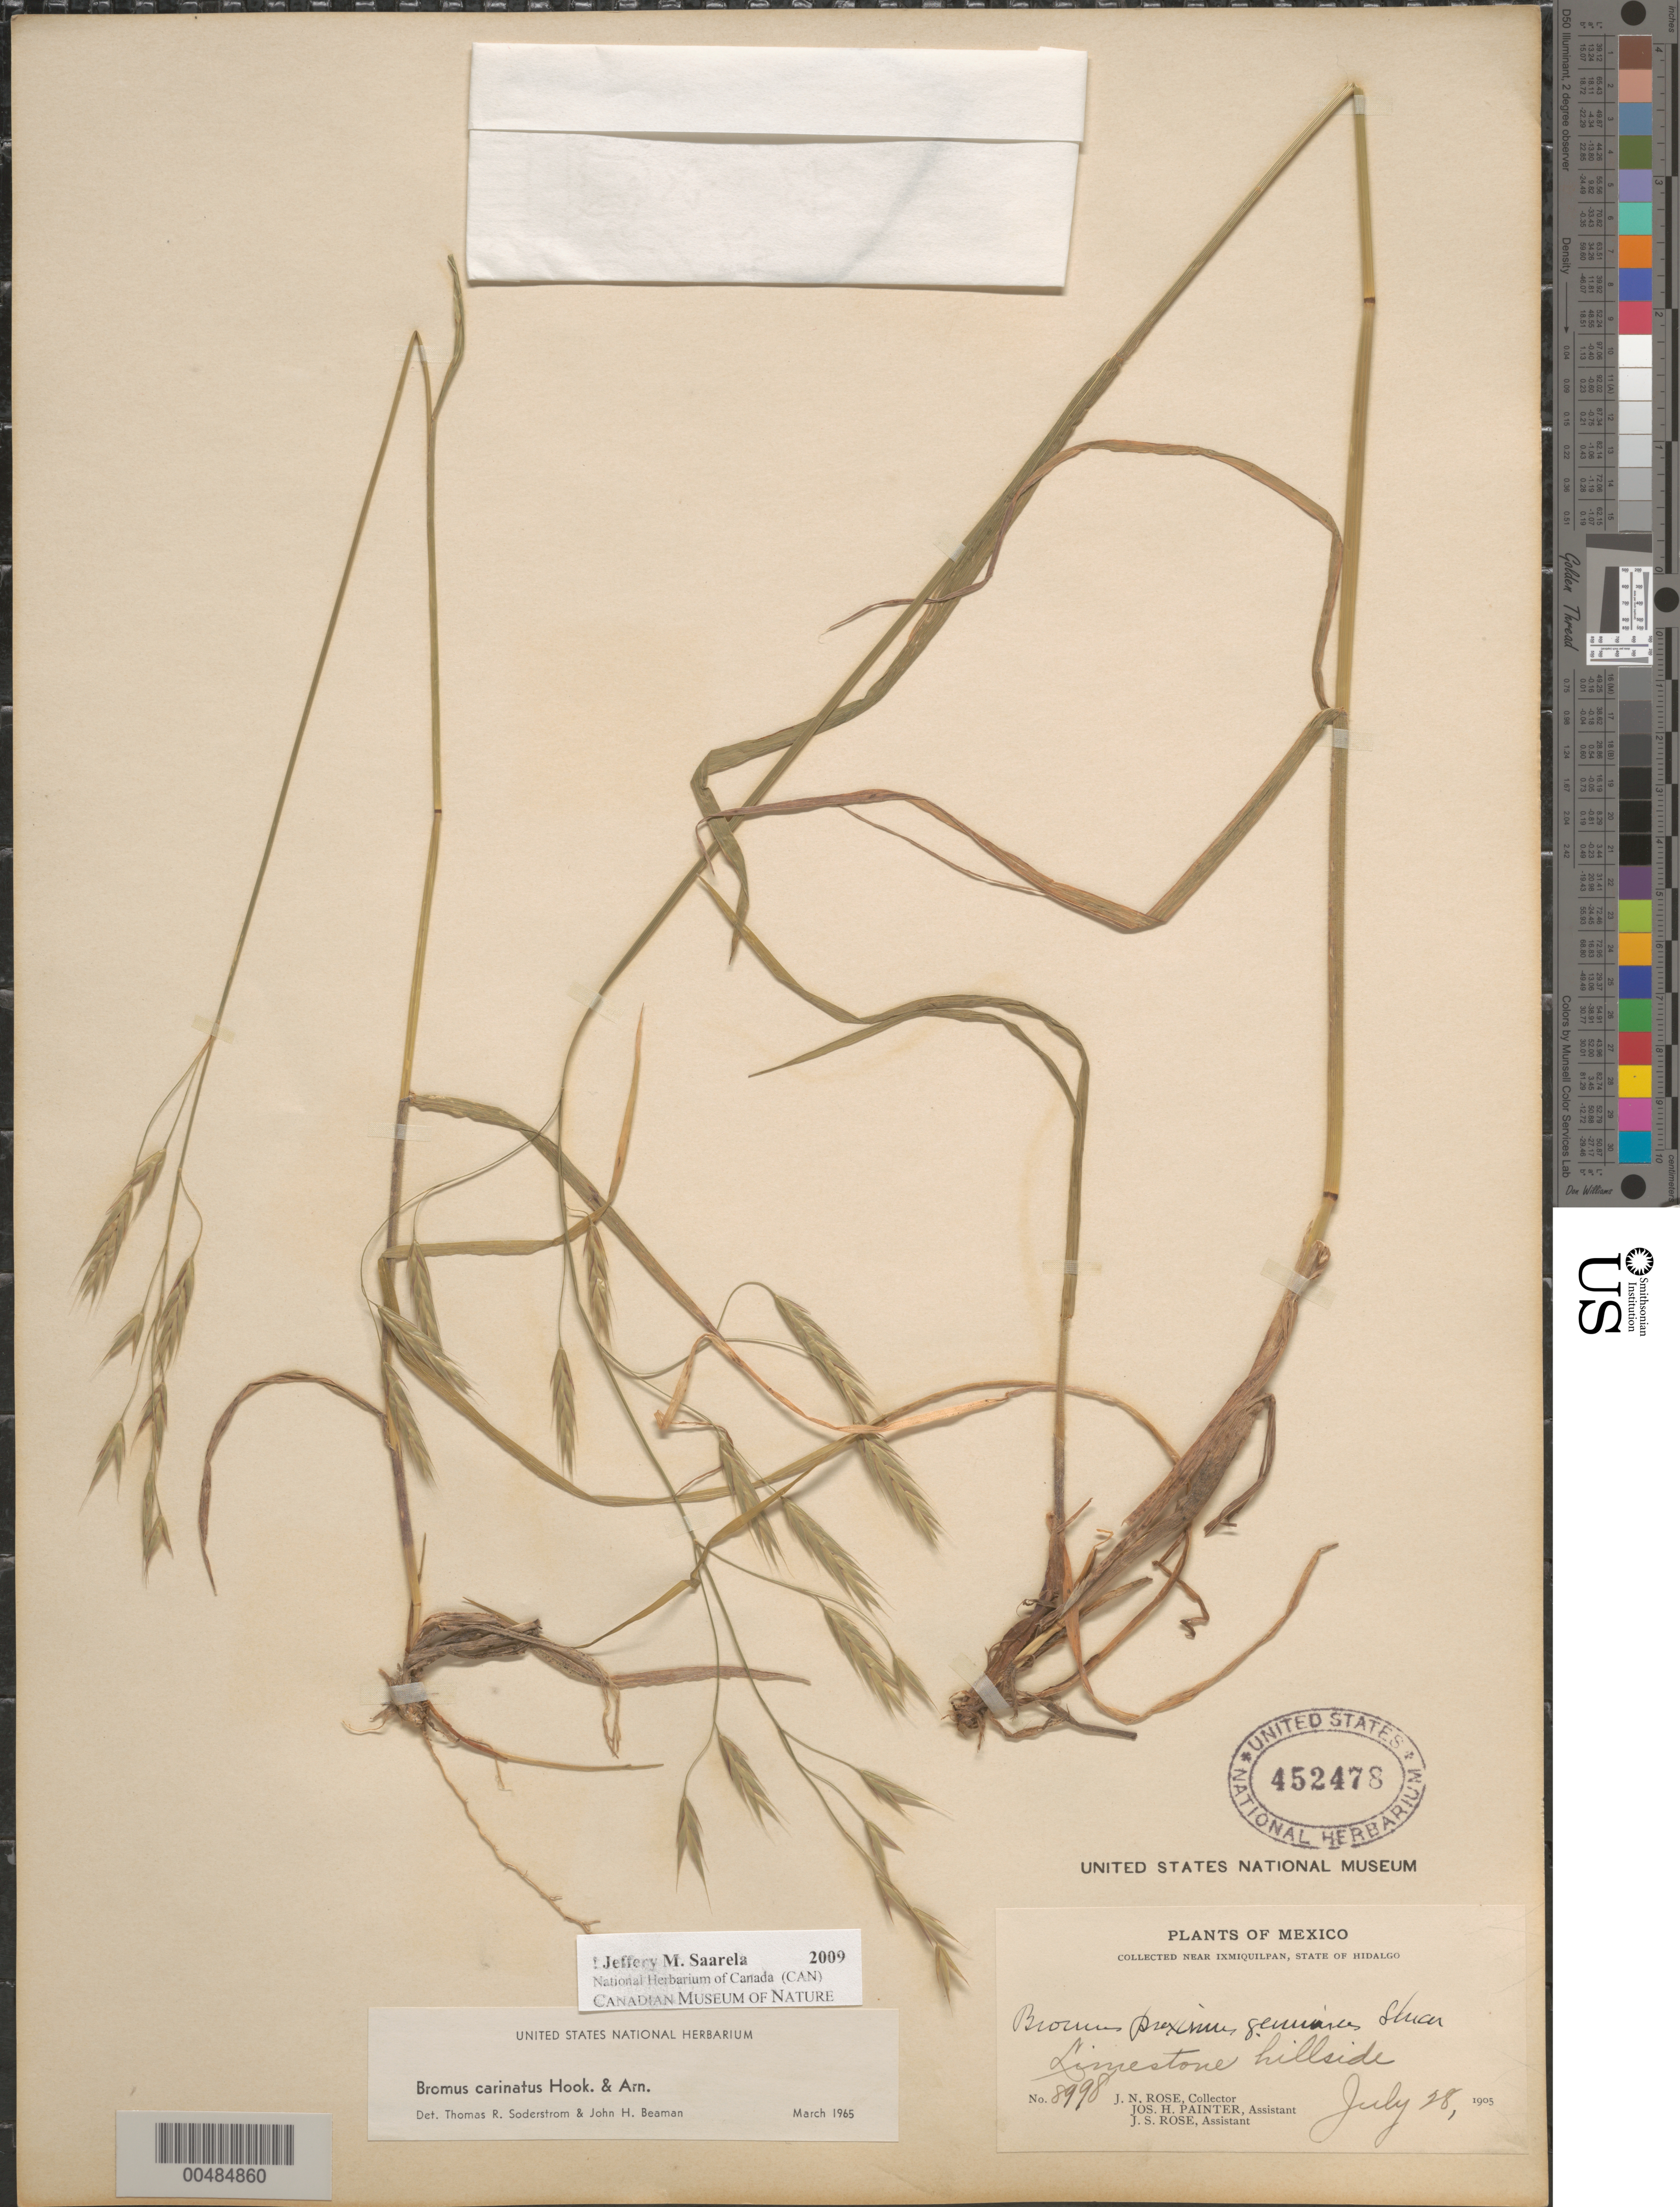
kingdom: Plantae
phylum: Tracheophyta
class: Liliopsida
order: Poales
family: Poaceae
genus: Bromus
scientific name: Bromus carinatus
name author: Hook. & Arn.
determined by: Soderstrom, T. R.; Beaman, J. H.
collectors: J. N. Rose, J. H. Painter & J. S. Rose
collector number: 8998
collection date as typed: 28 Jul 1905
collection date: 1905-07-28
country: Mexico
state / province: Hidalgo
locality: Near Ixmiquilpan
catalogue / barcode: US 452478